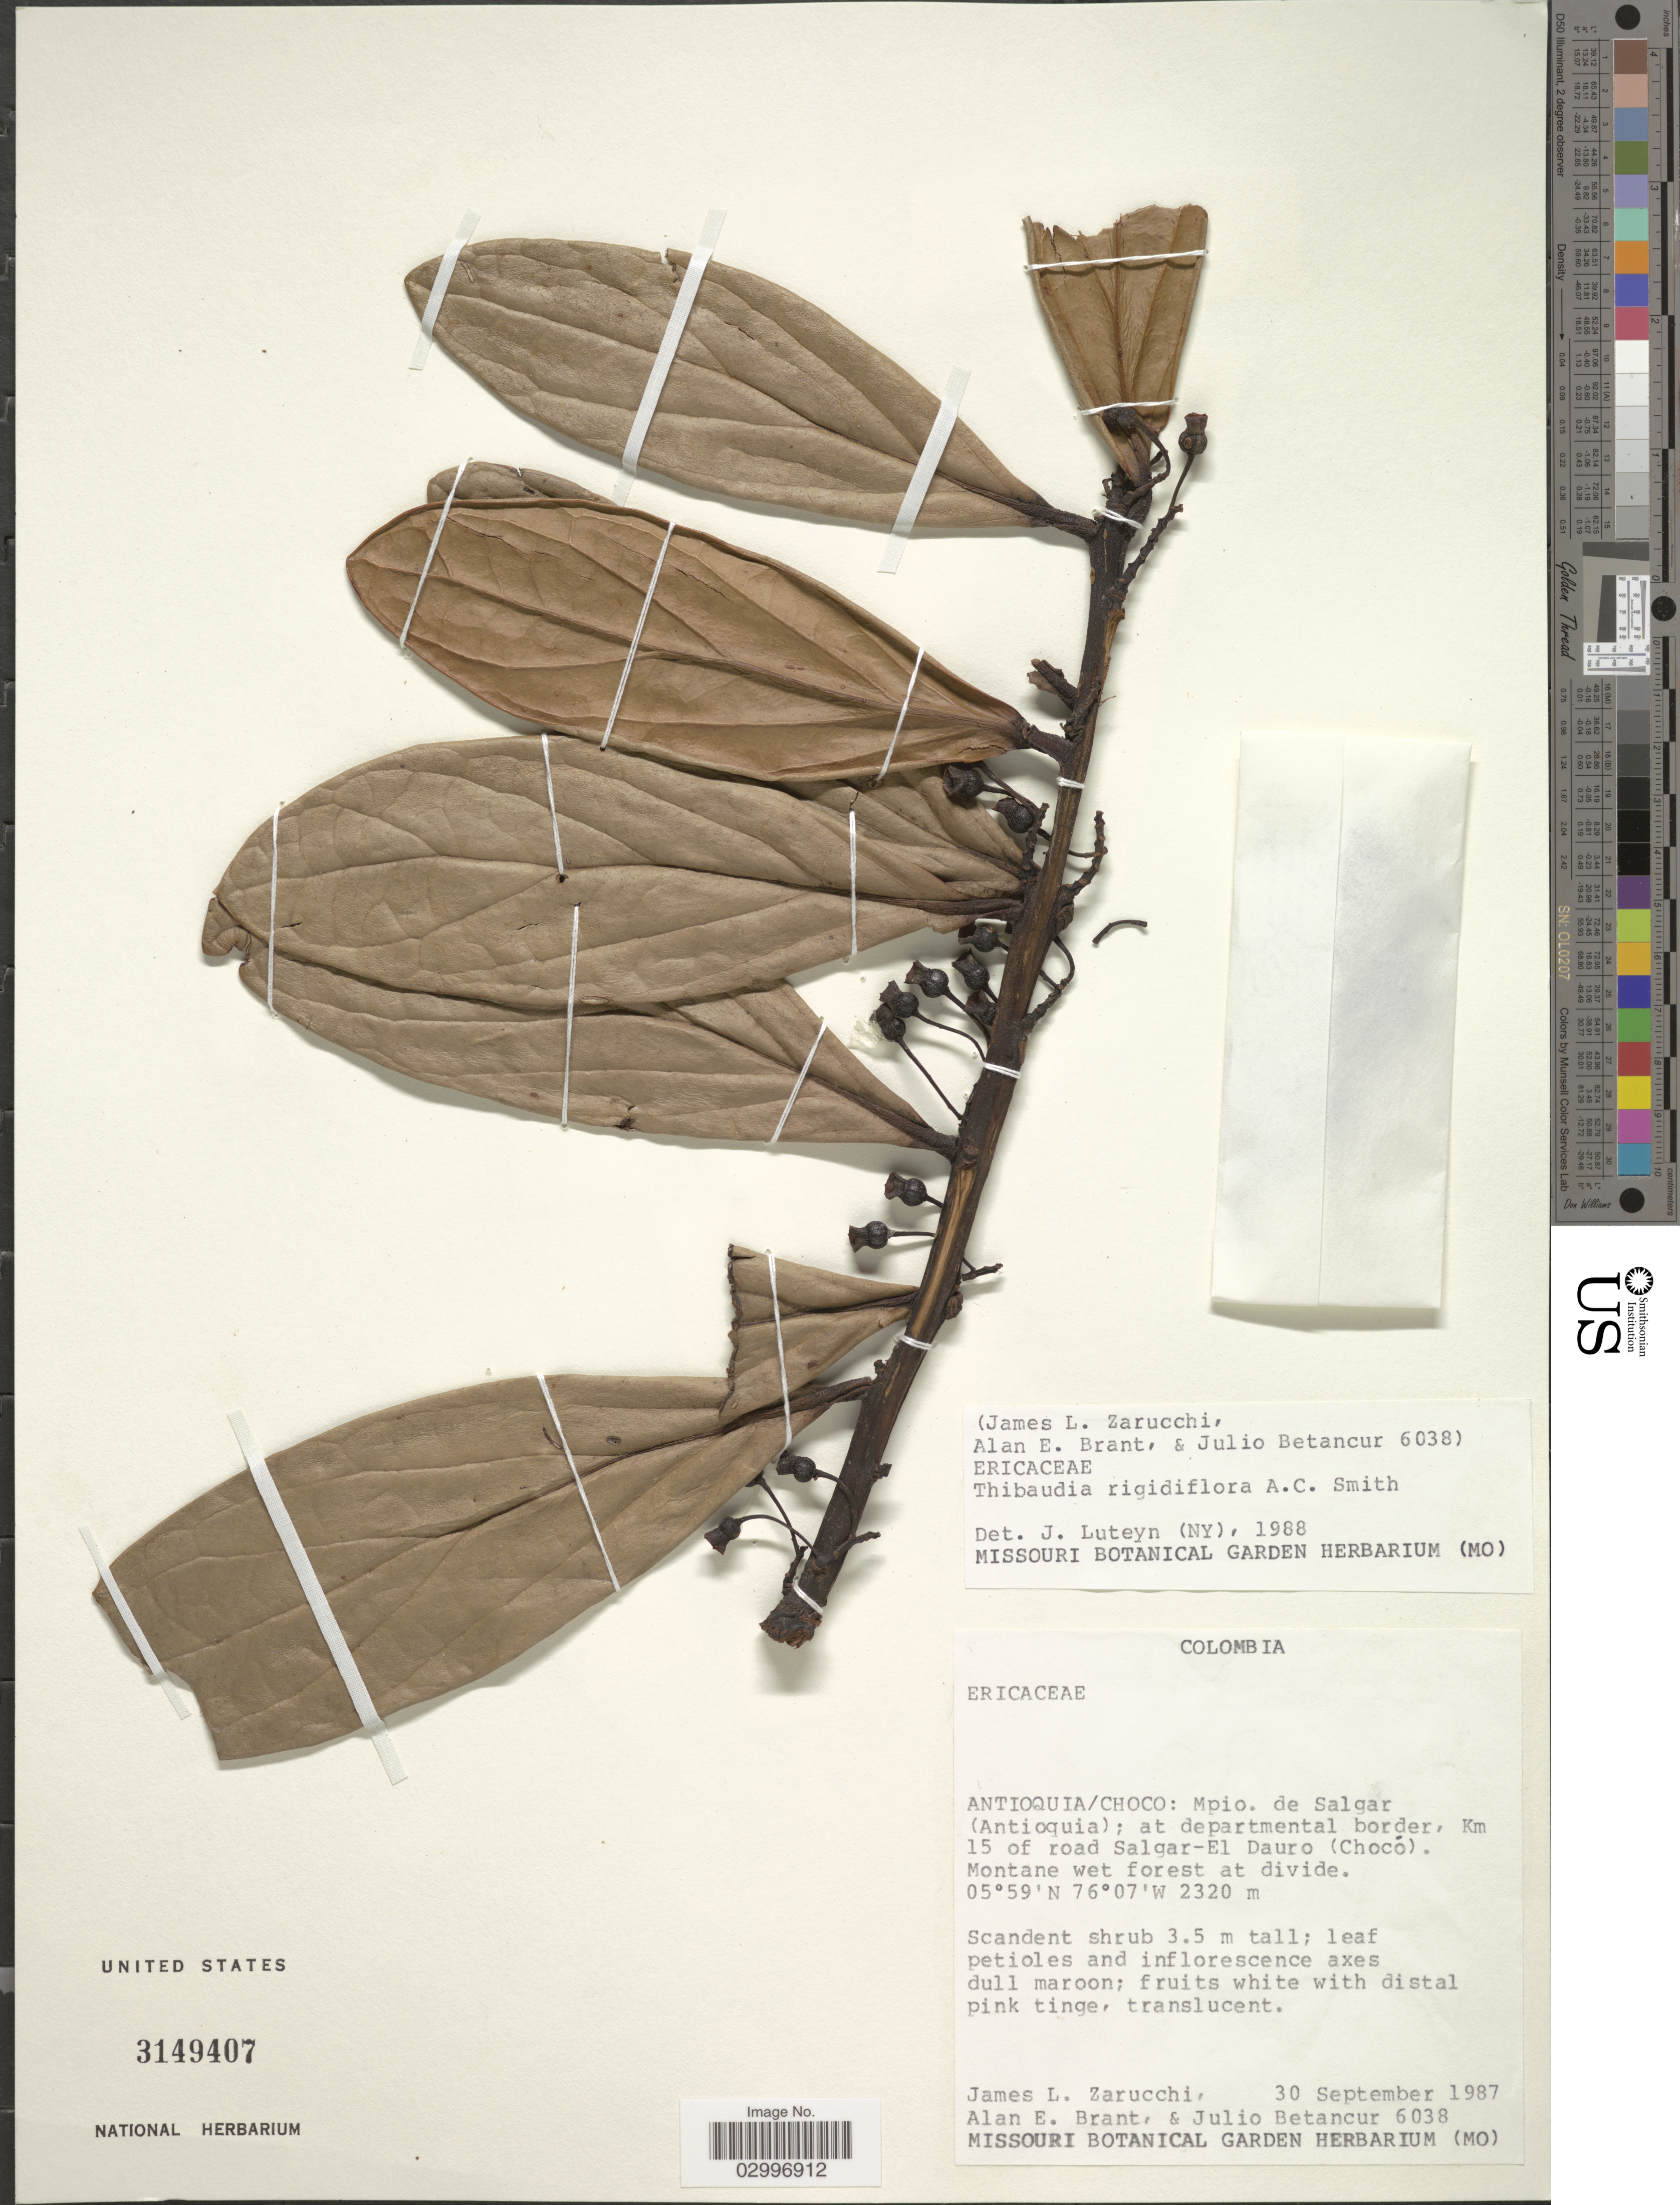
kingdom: Plantae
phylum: Tracheophyta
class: Magnoliopsida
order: Ericales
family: Ericaceae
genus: Thibaudia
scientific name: Thibaudia rigidiflora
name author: A.C. Sm.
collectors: J. L. Zarucchi, A. Brant & J. Betancur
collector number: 6038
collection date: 1987-09-30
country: Colombia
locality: Antioquia/Choco: Mpio. de Salgar (Antioquia); at departmental border, Km 15 of road Salgar - El Dauro (Chocó). Montane wet forest at divide.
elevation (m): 2320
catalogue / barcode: US 3149407